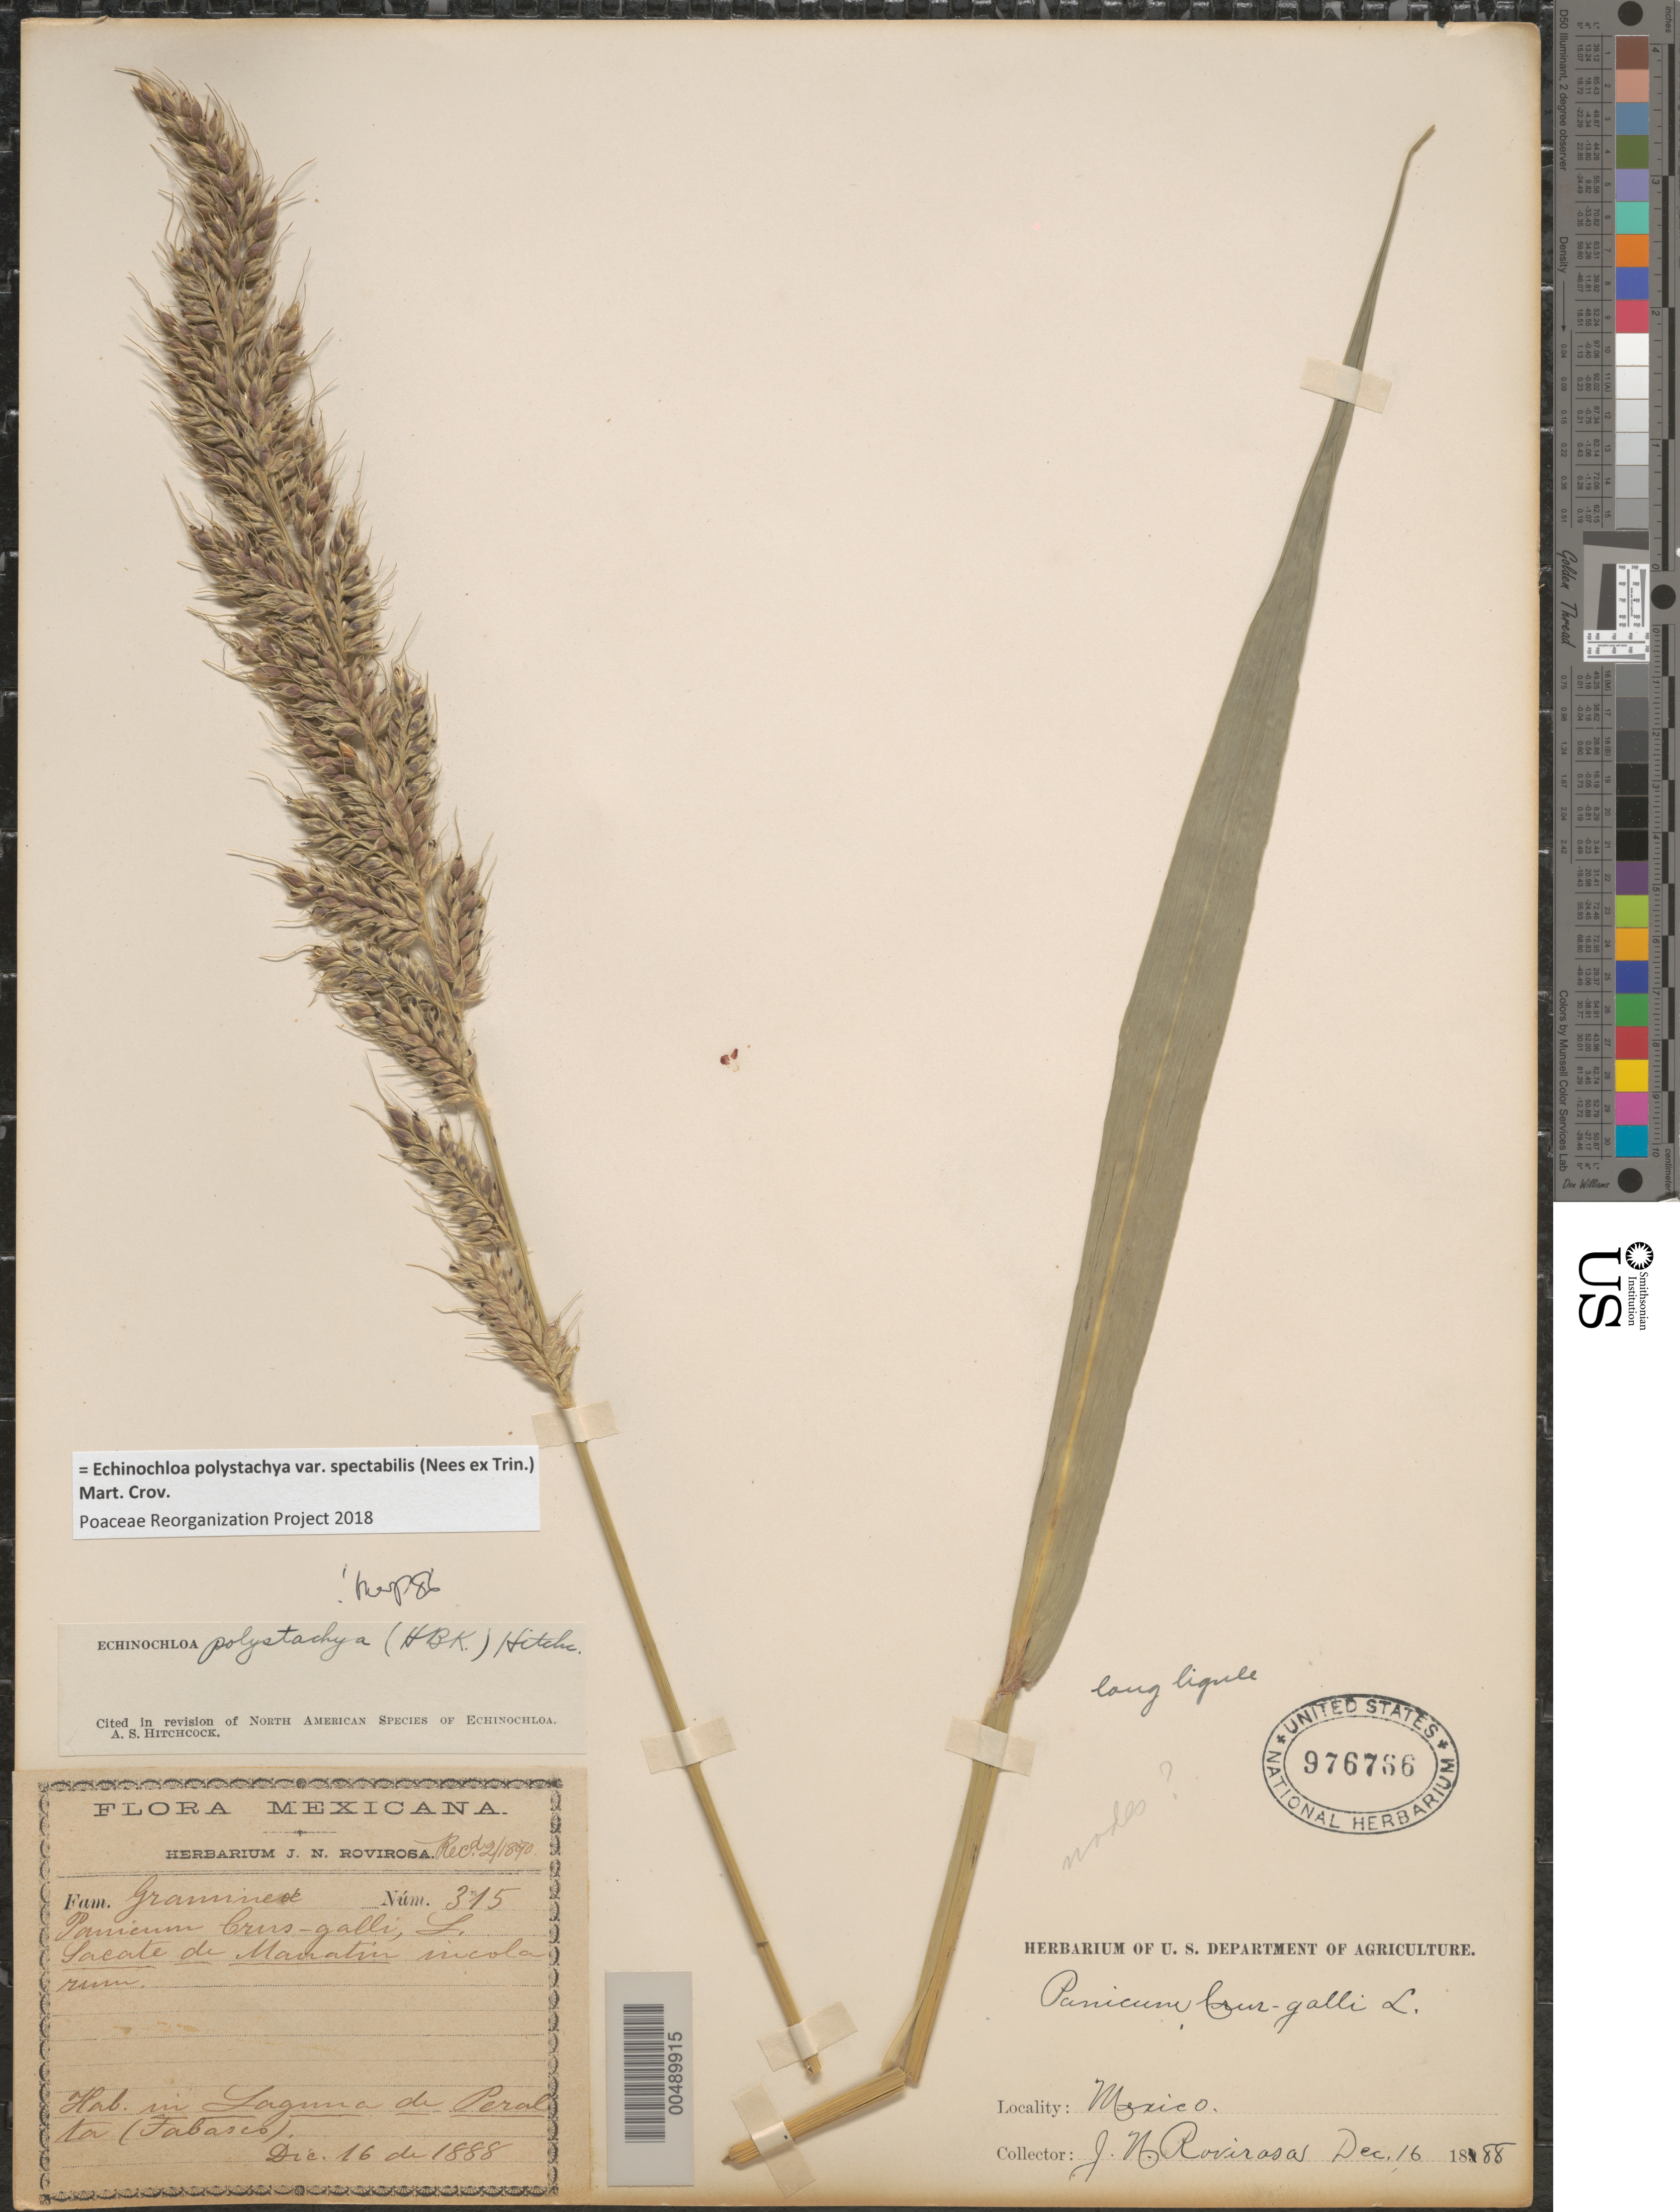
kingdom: Plantae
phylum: Tracheophyta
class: Liliopsida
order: Poales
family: Poaceae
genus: Echinochloa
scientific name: Echinochloa polystachya var. spectabilis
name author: (Nees ex Trin.) Mart. Crov.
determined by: Poaceae Reorganization Project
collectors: J. N. Rovirosa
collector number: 315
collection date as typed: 16 Dec 1888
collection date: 1888-12-16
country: Mexico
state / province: Tabasco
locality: Laguna de Peralta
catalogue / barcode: US 976766